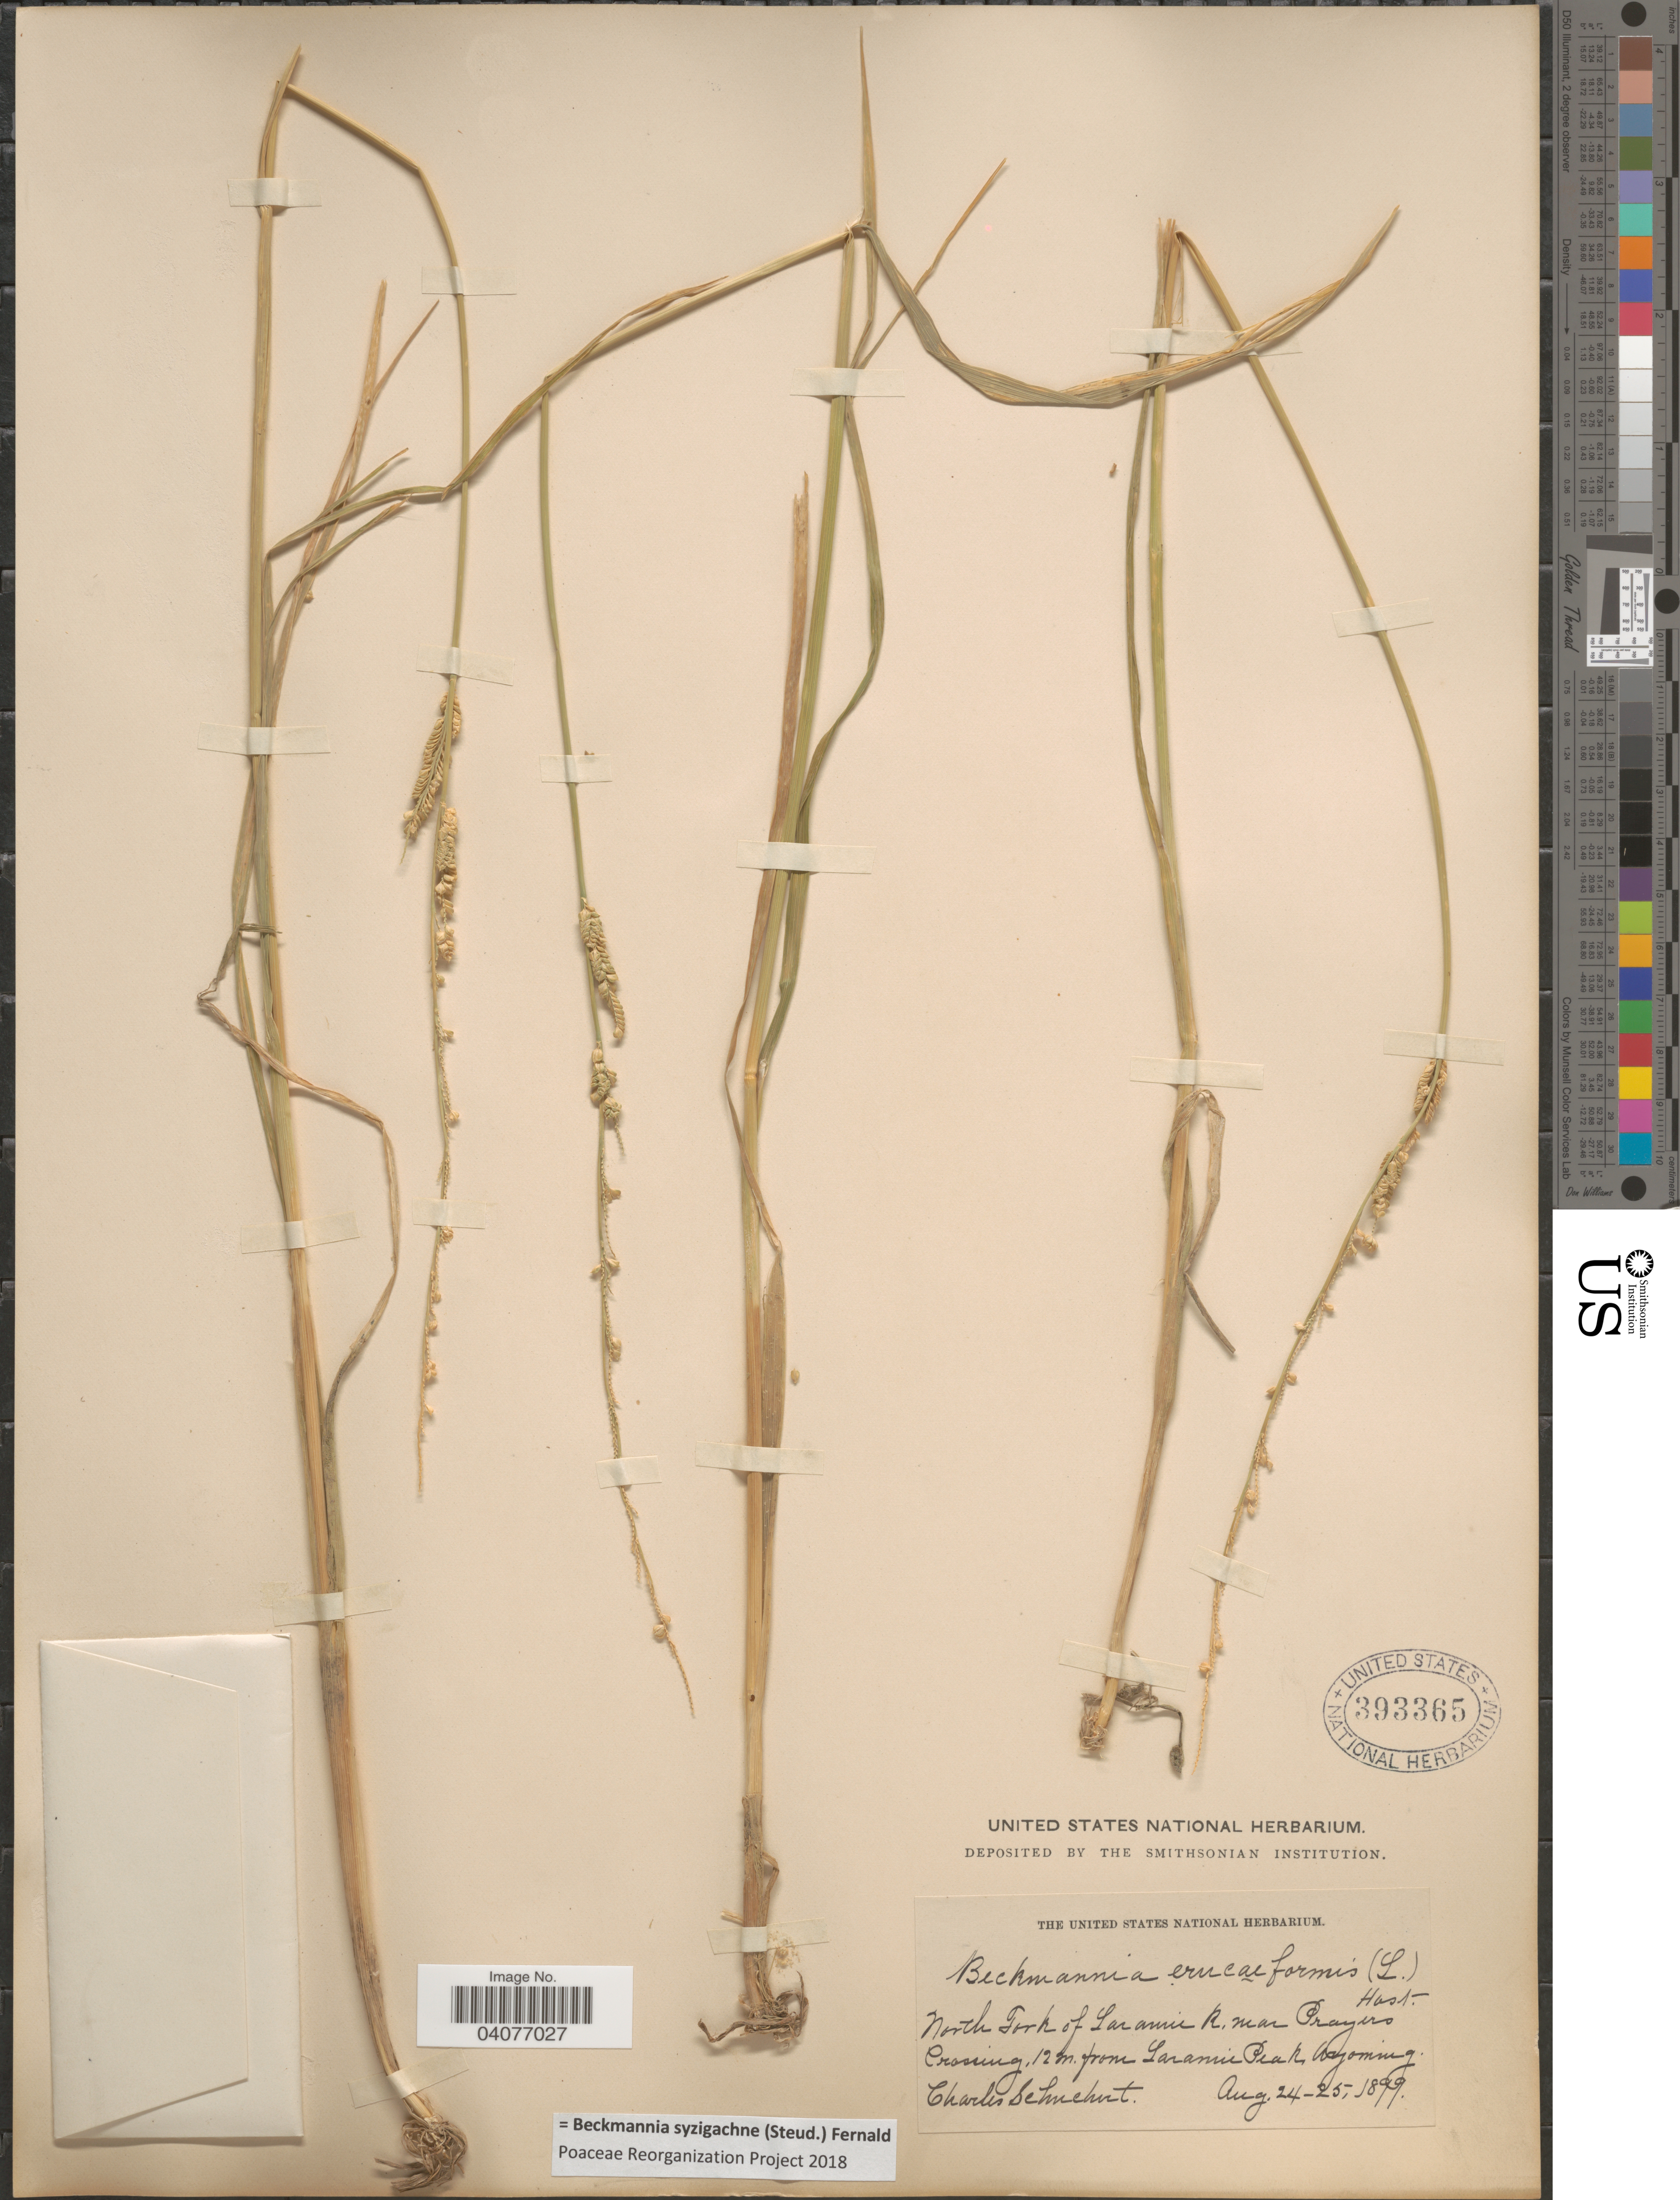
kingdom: Plantae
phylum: Tracheophyta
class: Liliopsida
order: Poales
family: Poaceae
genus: Beckmannia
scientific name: Beckmannia syzigachne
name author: (Steud.) Fernald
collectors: C. Schuchert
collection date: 1899-08-24/1899-08-25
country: United States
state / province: Wyoming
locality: North Fork of Laramie R. near Prayers Crossing, 12m. from Laramie Peak.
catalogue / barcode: US 393365